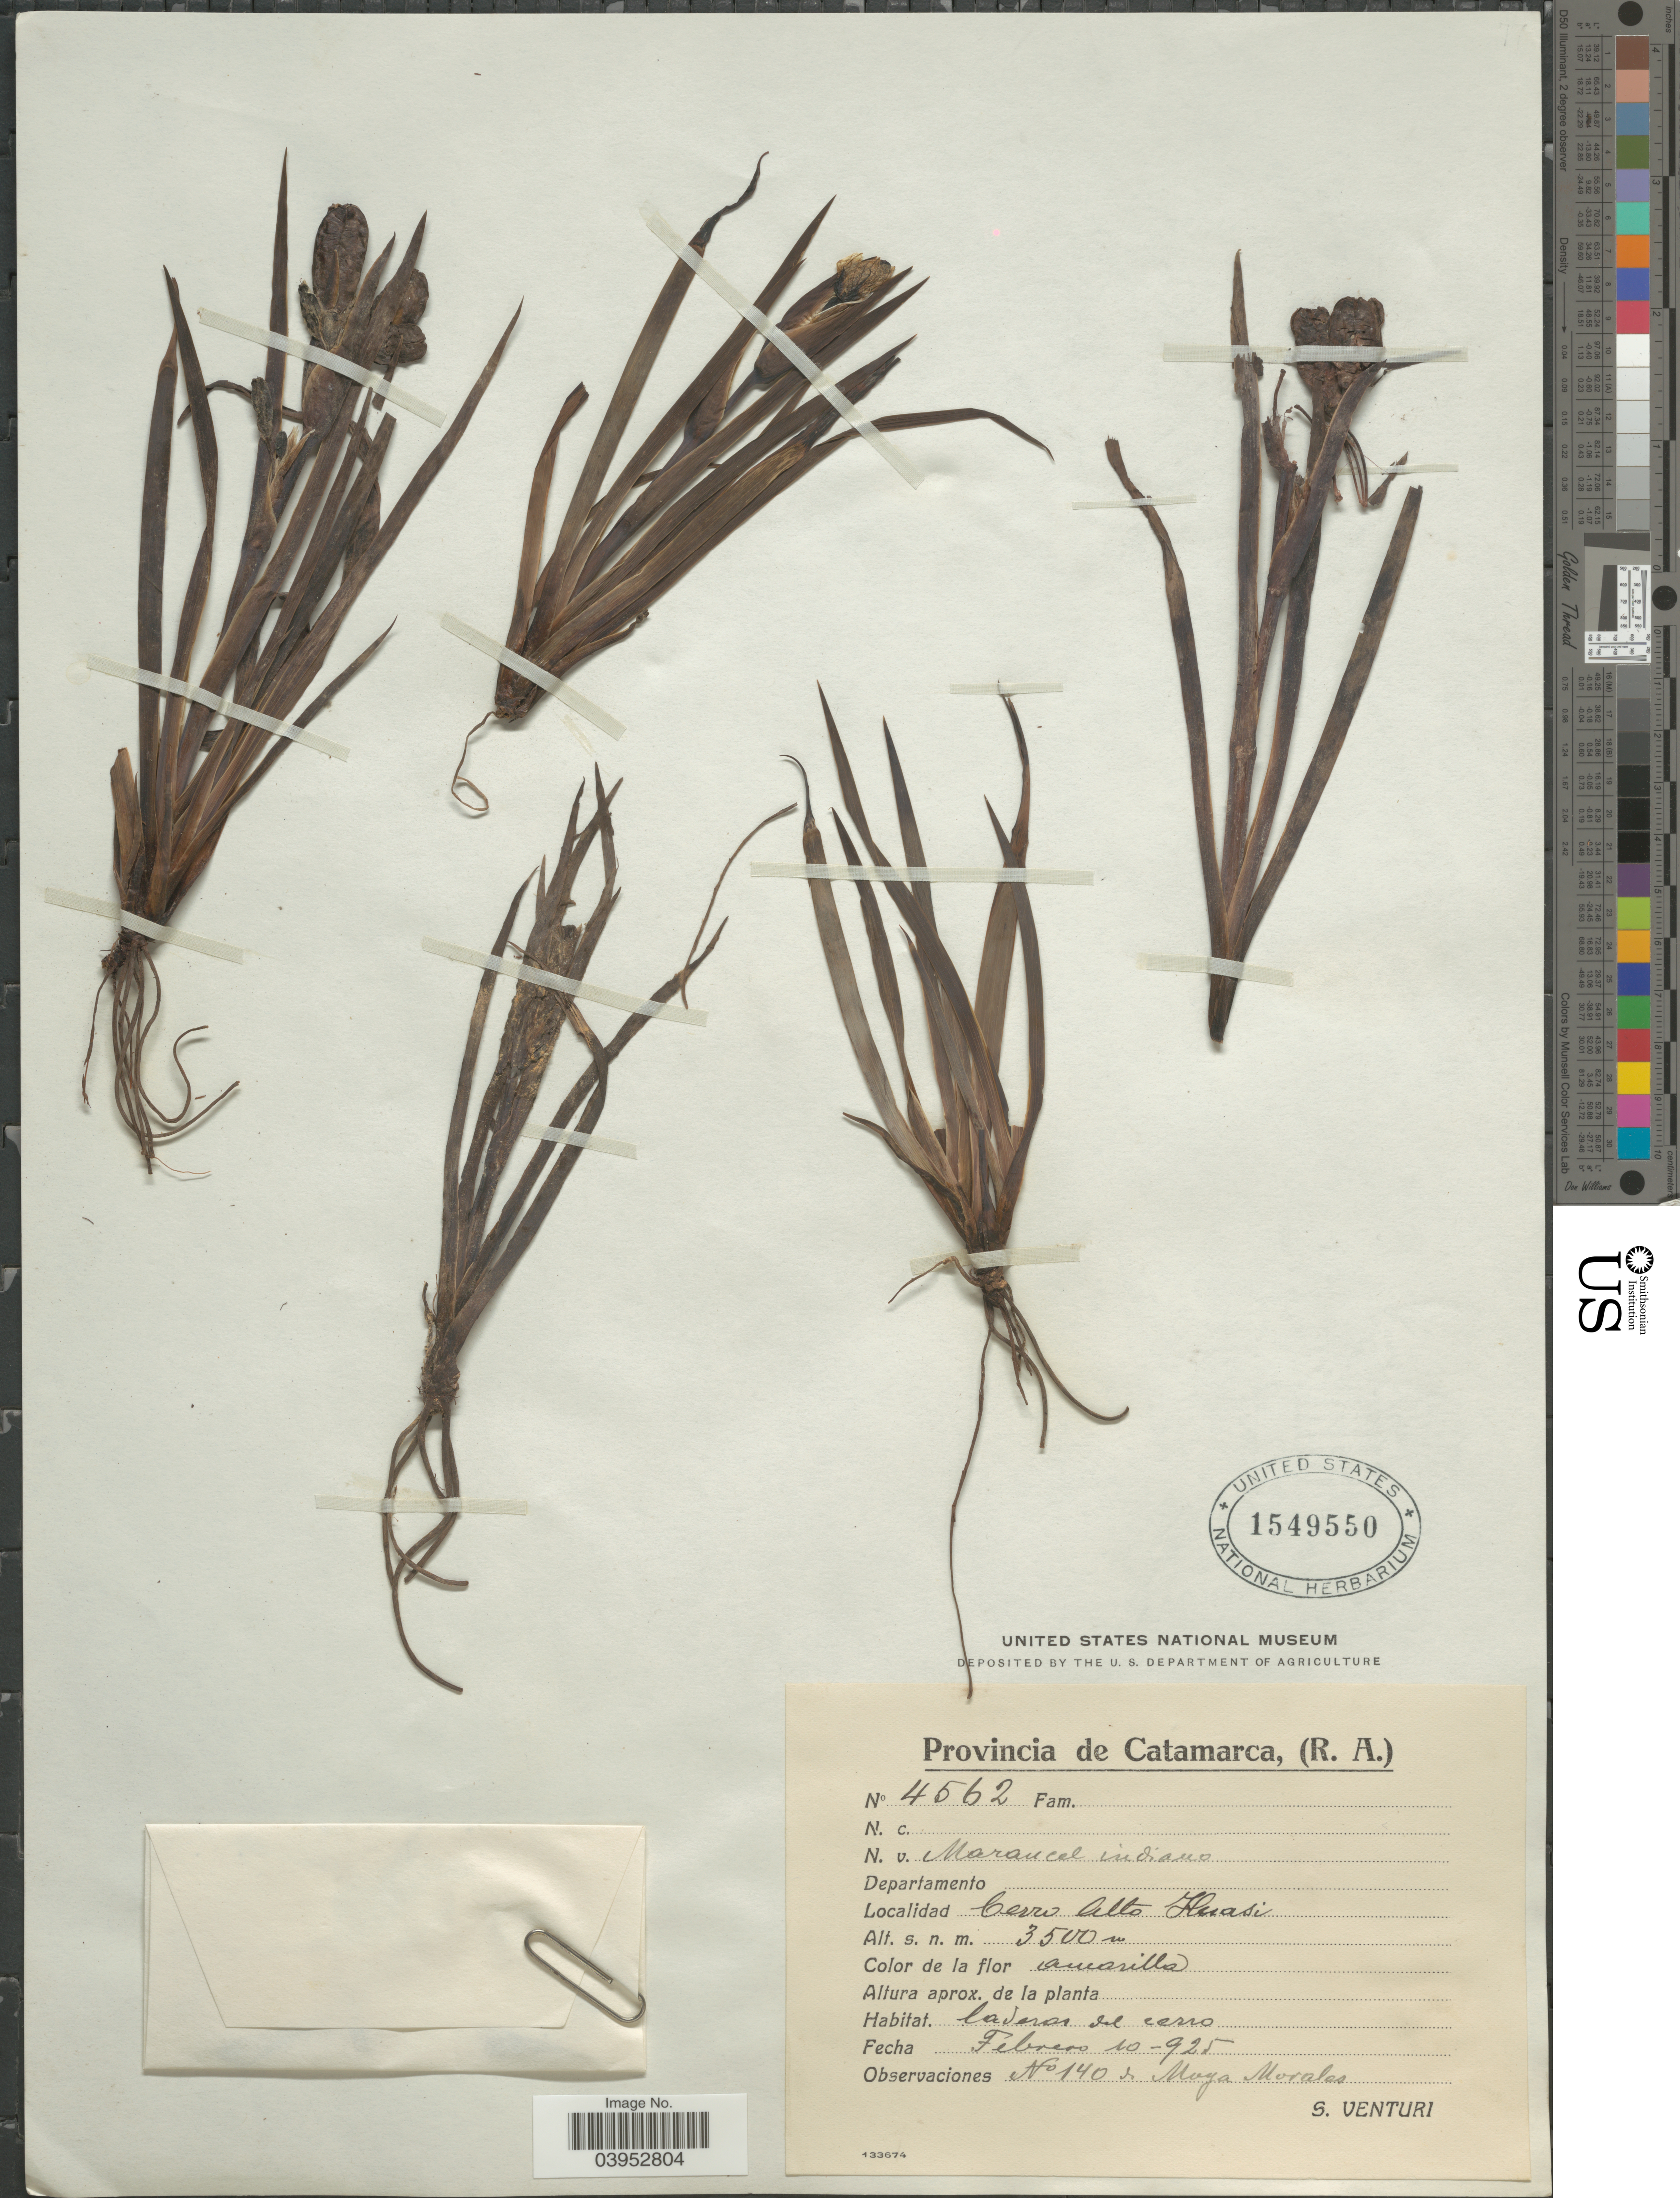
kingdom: Plantae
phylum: Tracheophyta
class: Liliopsida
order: Asparagales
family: Iridaceae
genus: Sisyrinchium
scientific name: Sisyrinchium sp.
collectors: S. Venturi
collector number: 4562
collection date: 1925-02-10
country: Argentina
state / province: Catamarca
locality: Cerro Alto Huasi.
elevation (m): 3500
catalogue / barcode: US 1549550